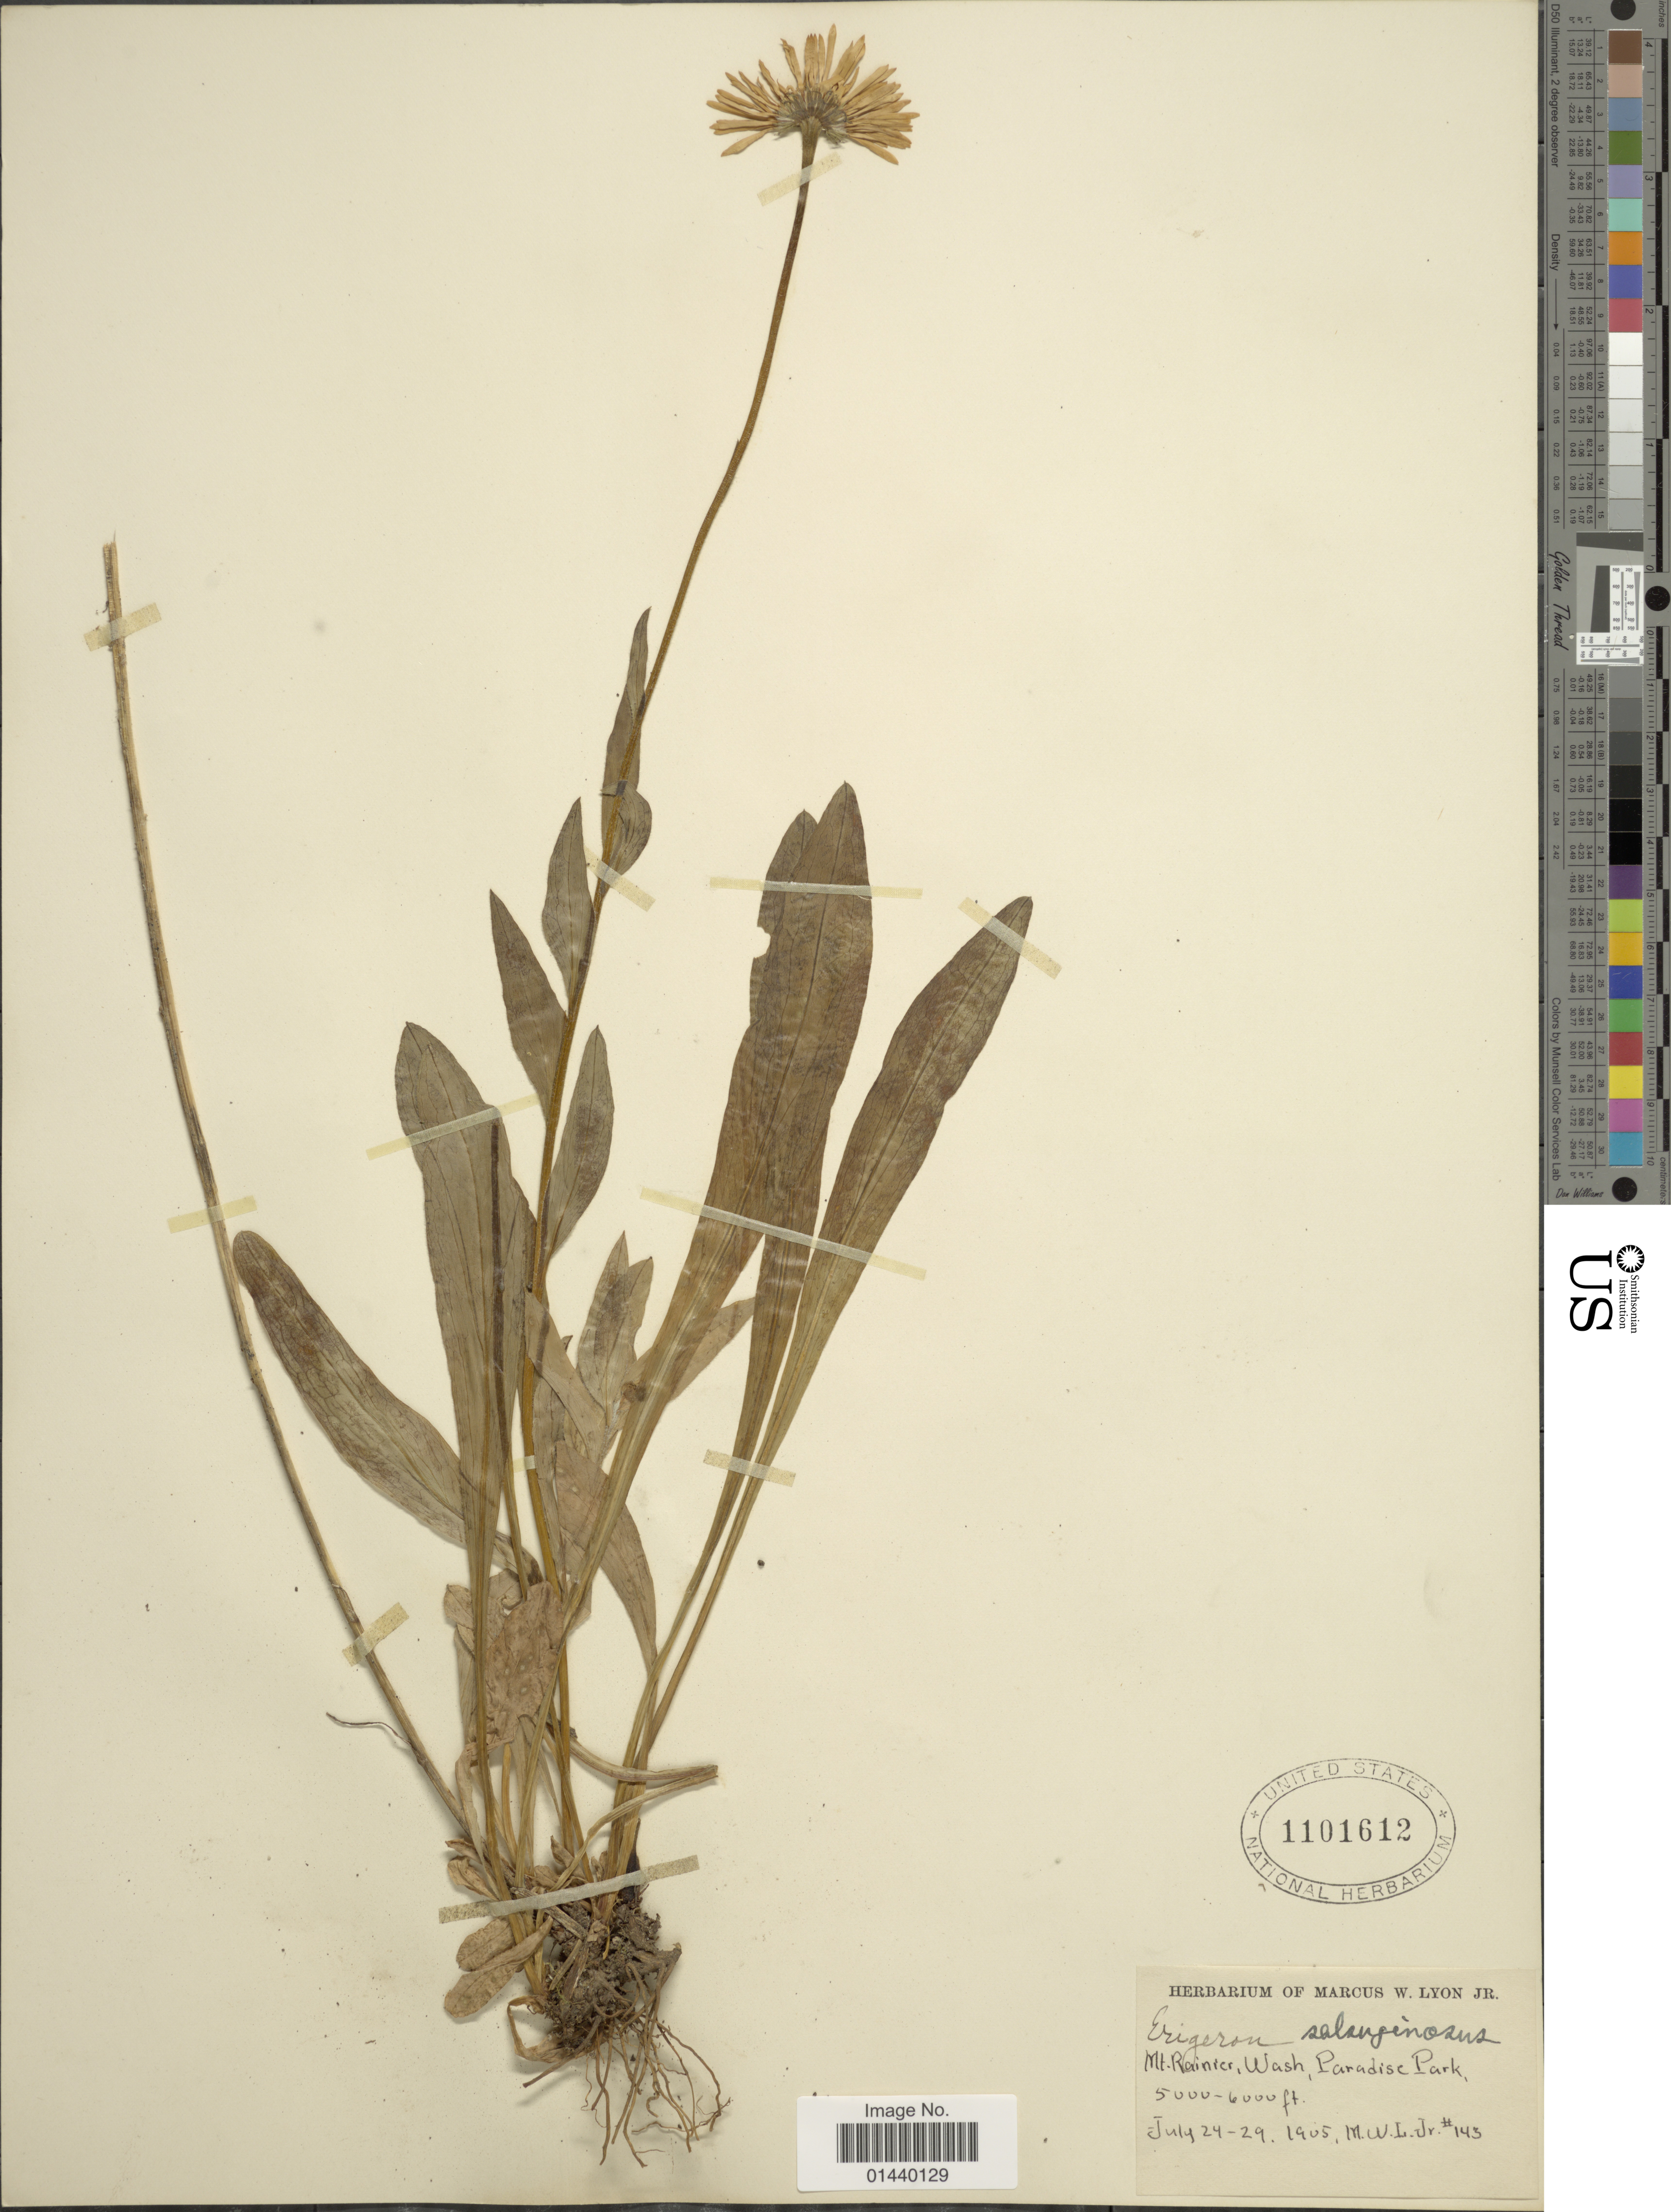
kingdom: Plantae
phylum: Tracheophyta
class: Magnoliopsida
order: Asterales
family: Asteraceae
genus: Erigeron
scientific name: Erigeron salsuginosus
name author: (Richardson ex R. Br.) A. Gray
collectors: M. W. Lyon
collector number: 143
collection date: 1905-07-24/1905-07-29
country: United States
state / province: Washington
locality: Mt. Rainier, Wash, Paradise Park.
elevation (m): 1524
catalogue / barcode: US 1101612